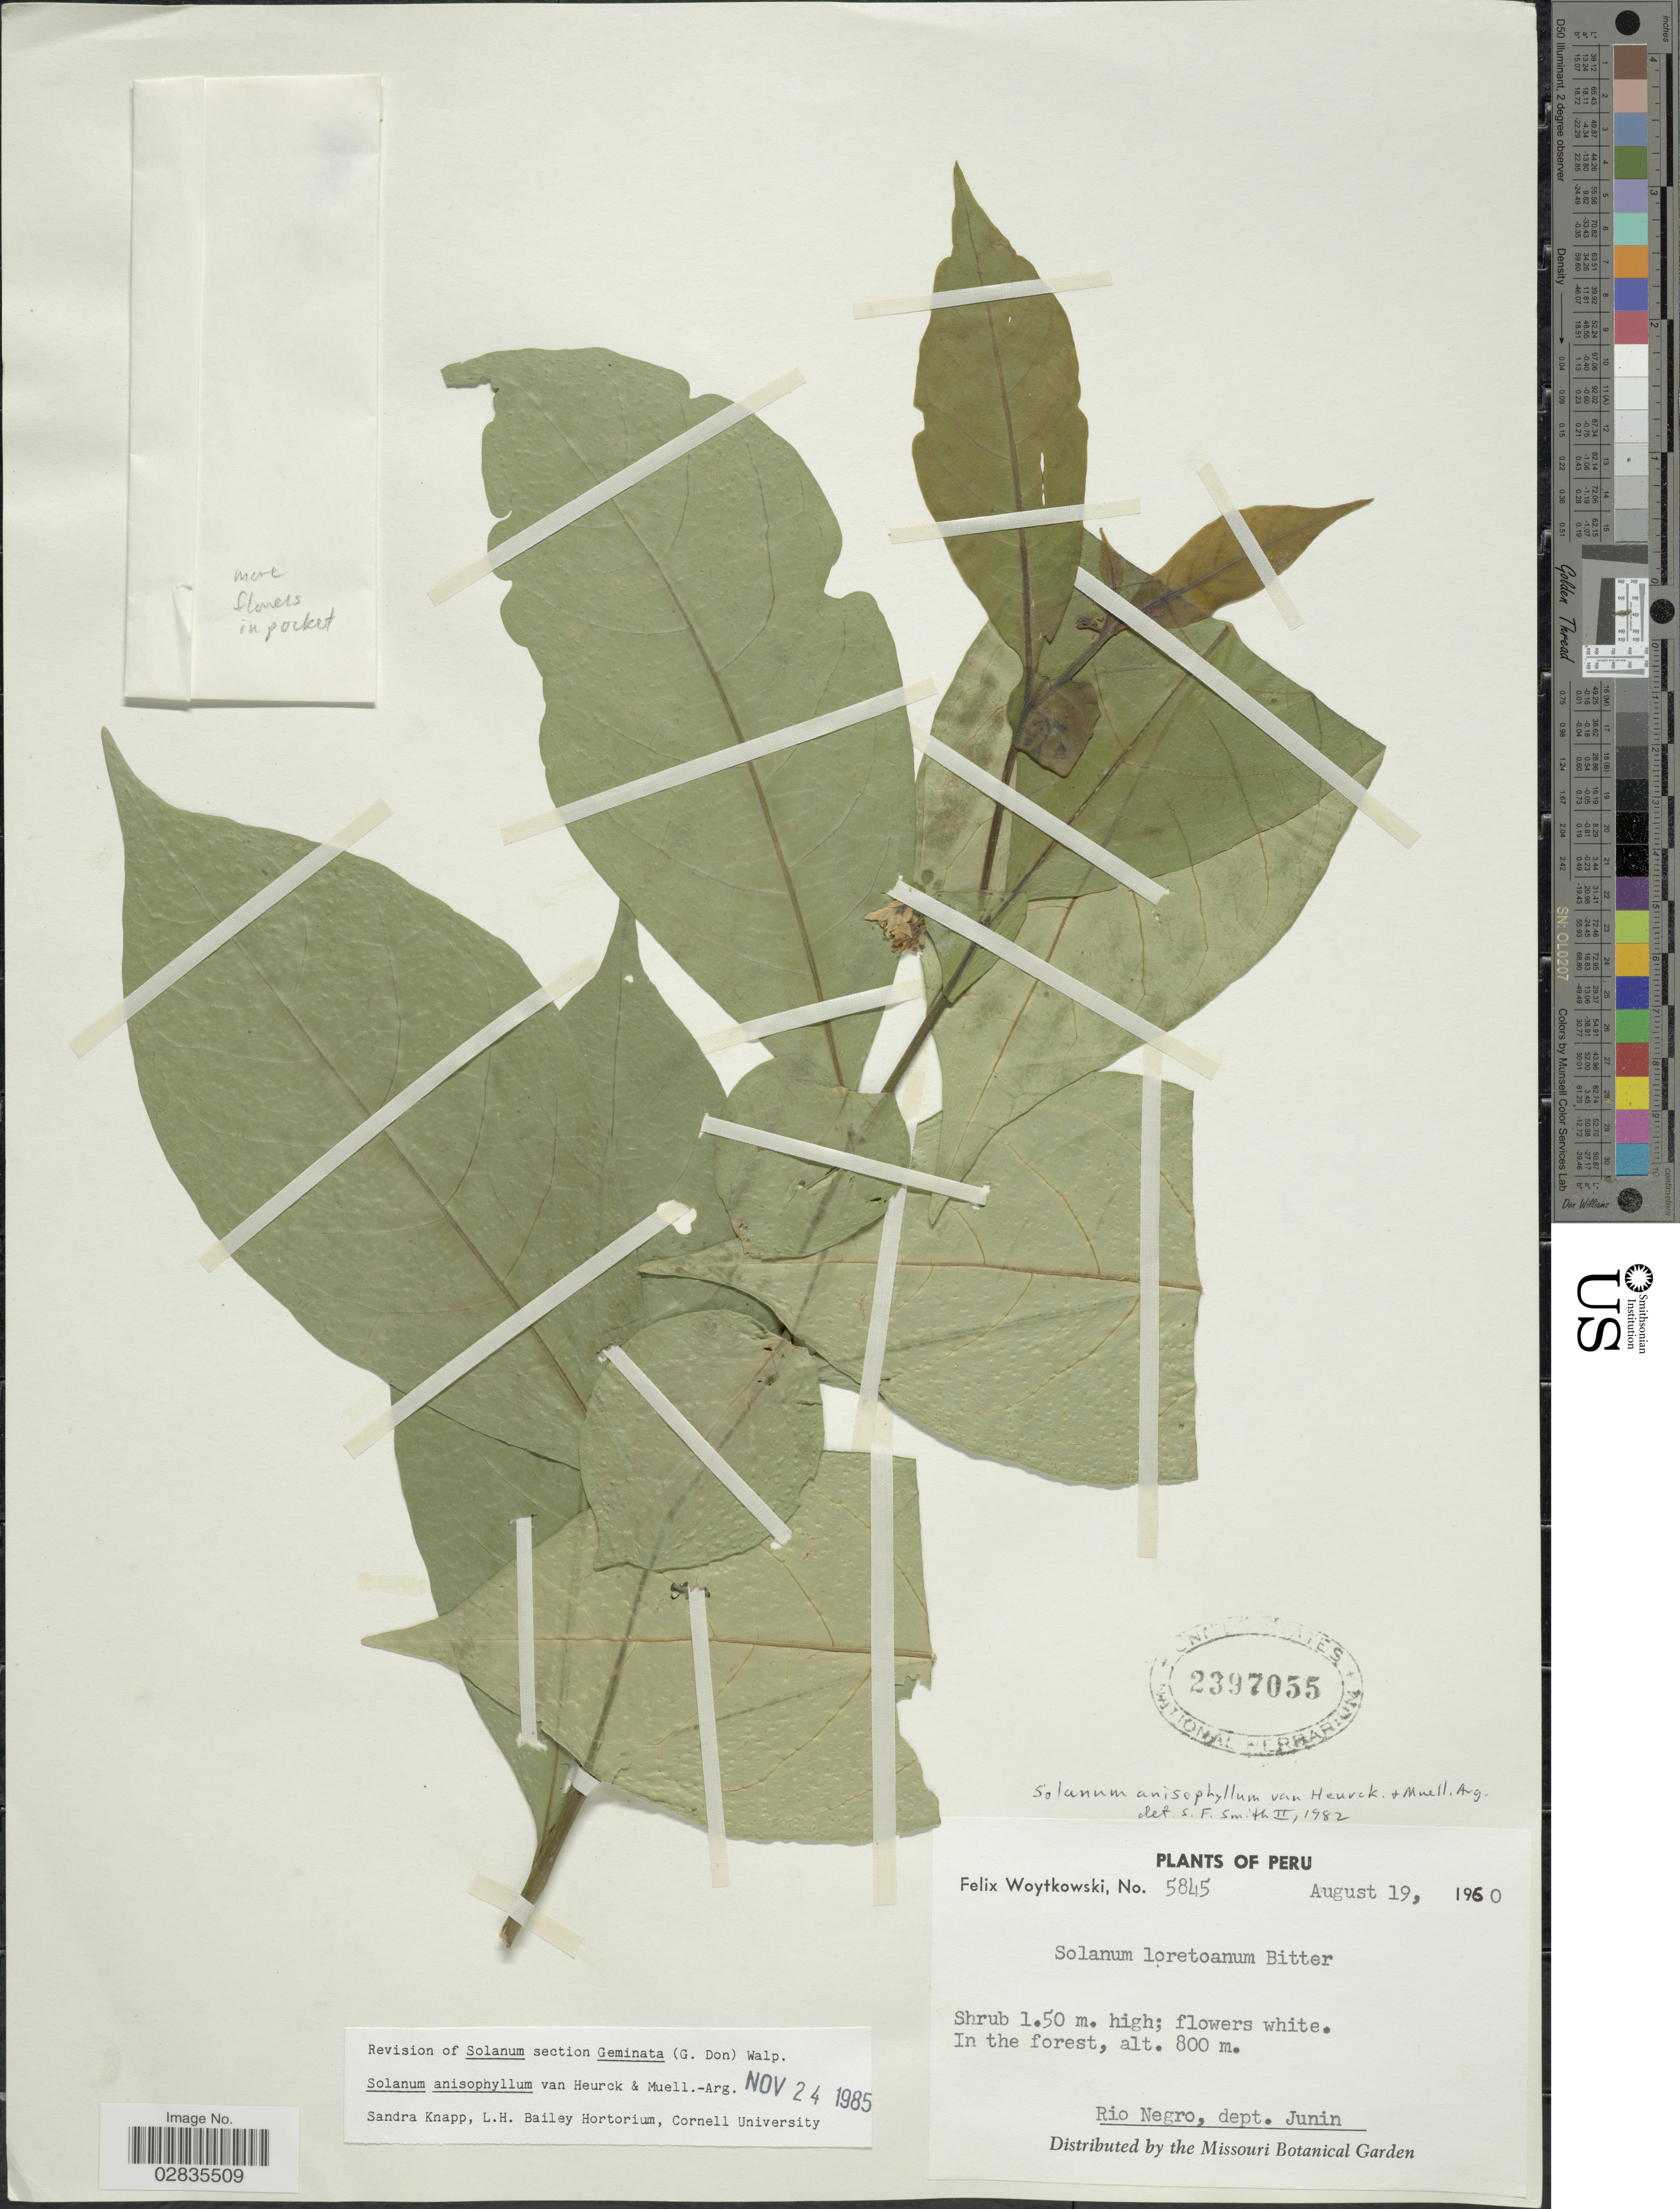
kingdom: Plantae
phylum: Tracheophyta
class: Magnoliopsida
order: Solanales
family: Solanaceae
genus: Solanum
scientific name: Solanum anisophyllum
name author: Elmer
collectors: F. Woytkowski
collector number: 5845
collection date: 1960-08-19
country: Peru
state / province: Junín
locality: Rio Negro, dept. Junin.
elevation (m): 800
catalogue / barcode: US 2397055